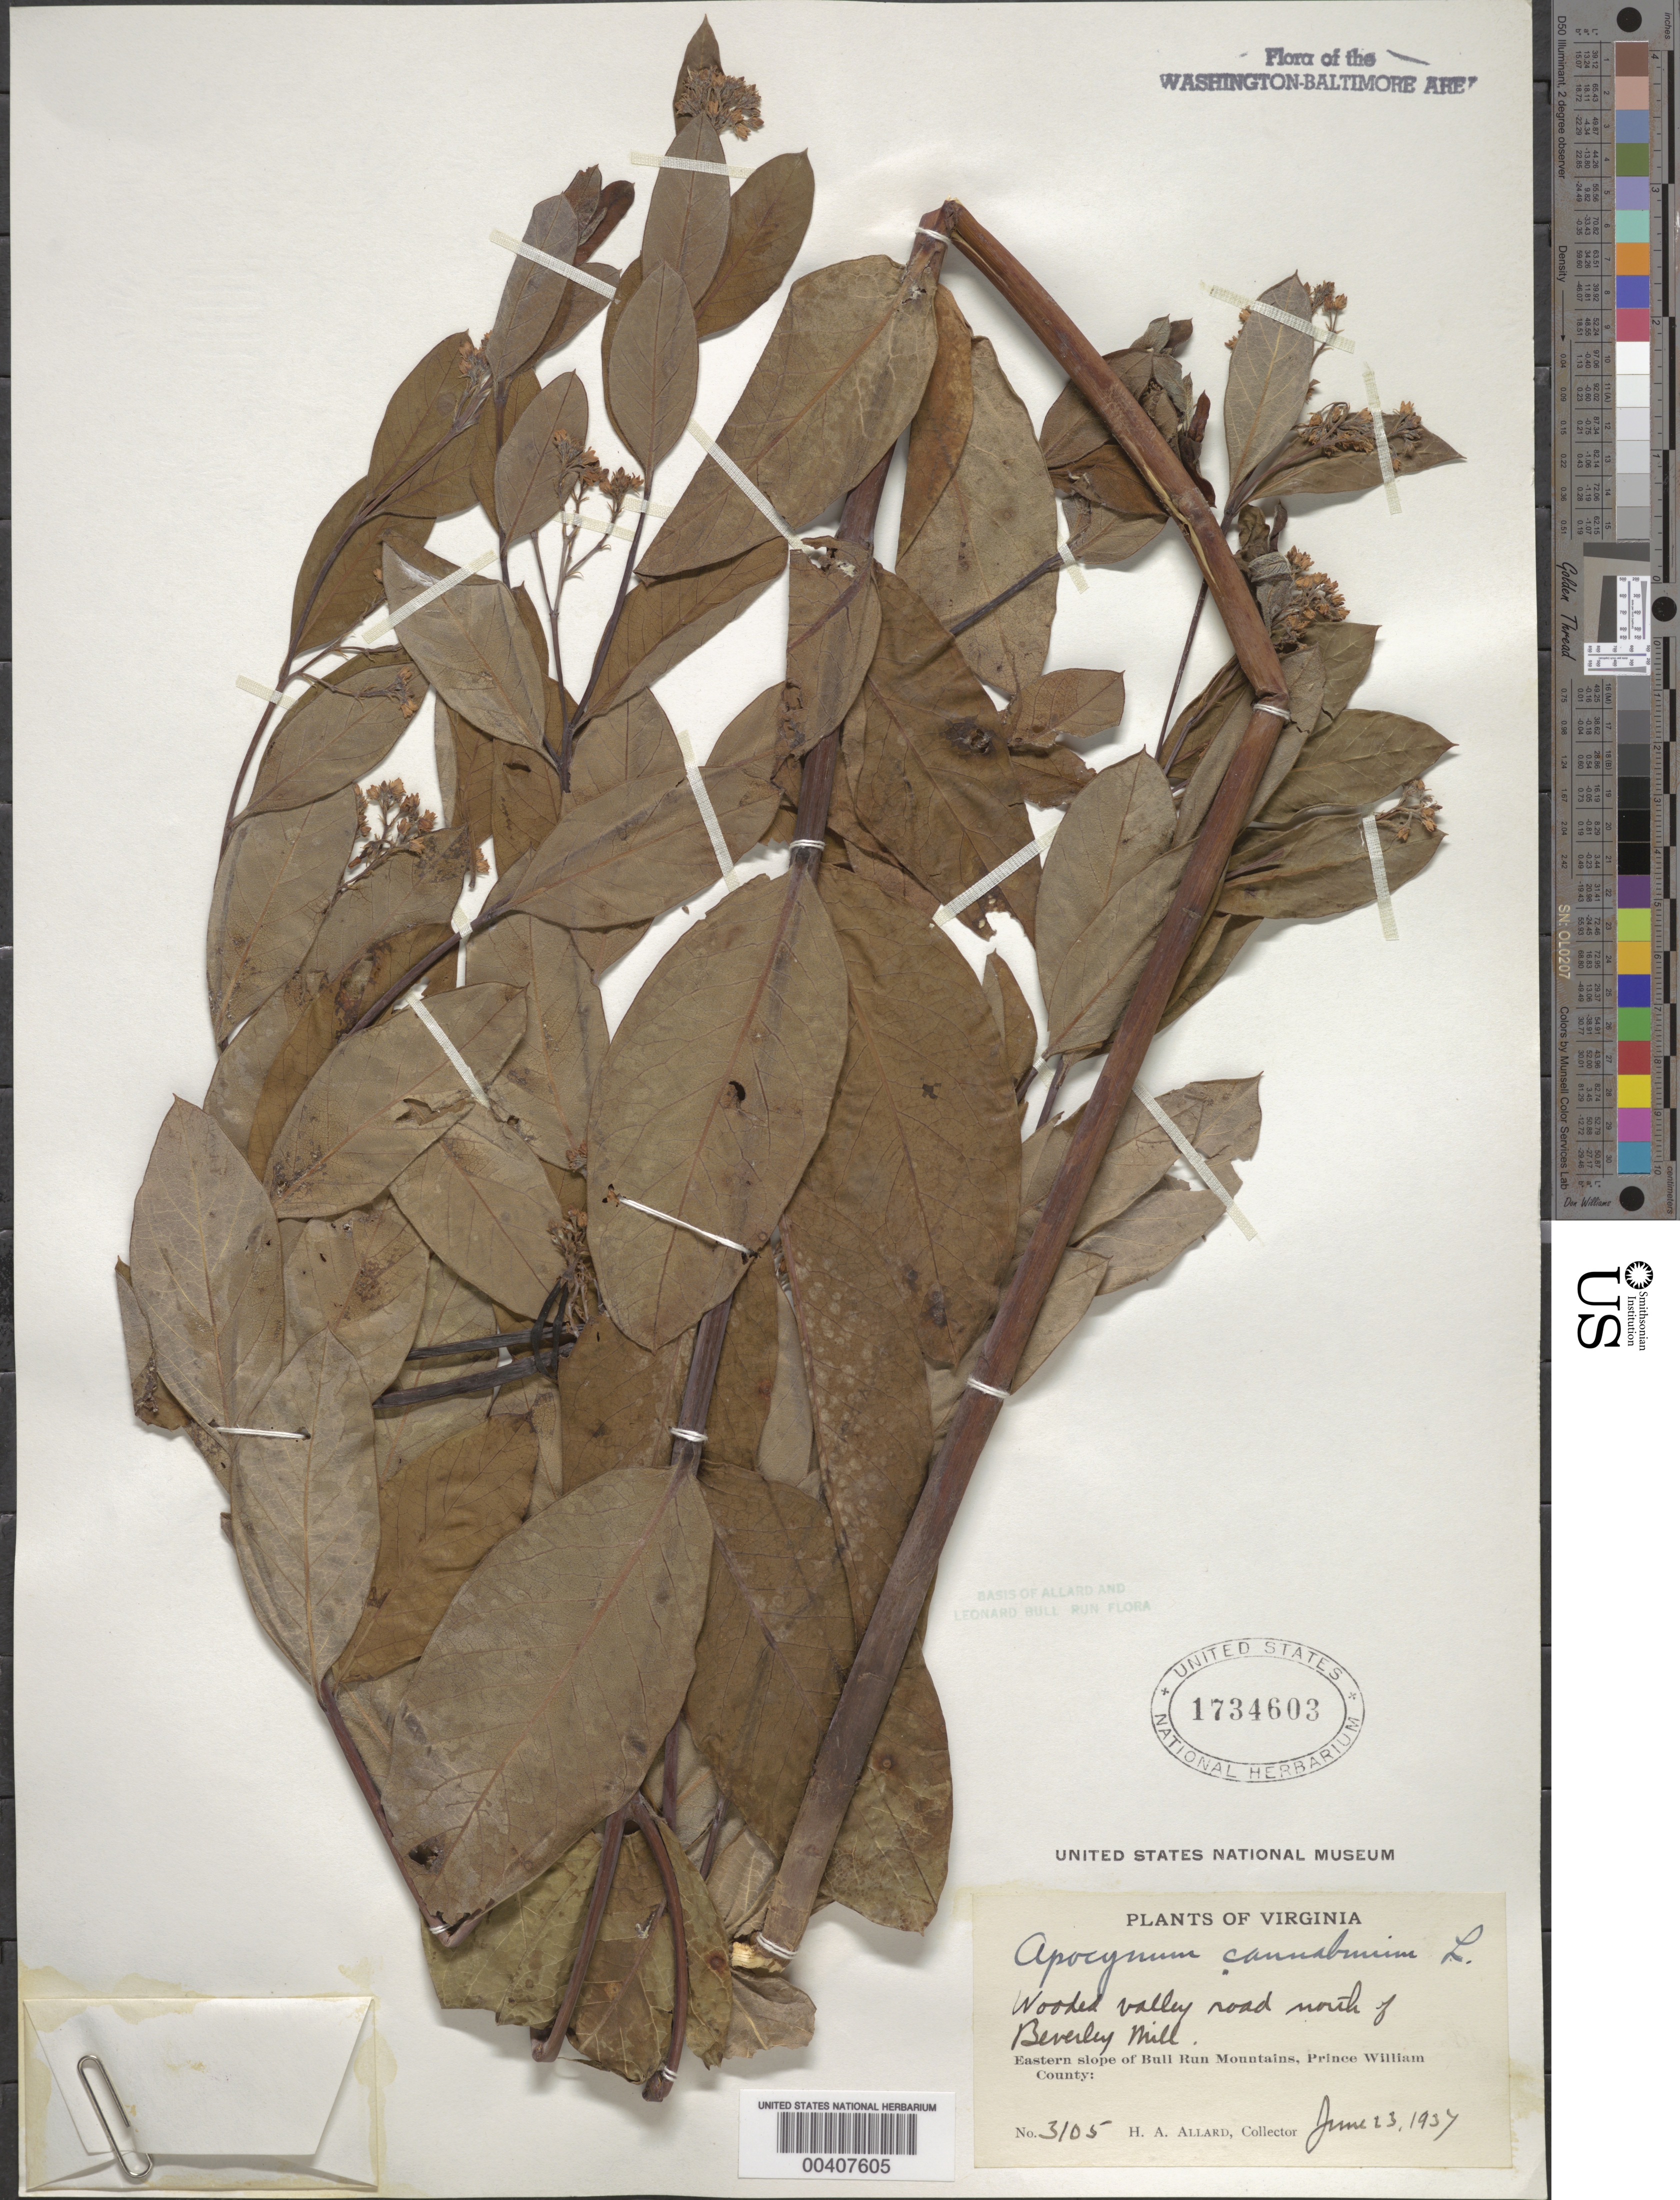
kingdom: Plantae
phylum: Tracheophyta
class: Magnoliopsida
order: Gentianales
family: Apocynaceae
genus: Apocynum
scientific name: Apocynum cannabinum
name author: L.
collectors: H. A. Allard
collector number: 3105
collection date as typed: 23 Jun 1937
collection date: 1937-06-23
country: United States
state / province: Virginia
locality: North of Beverley Mill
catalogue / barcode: US 1734603